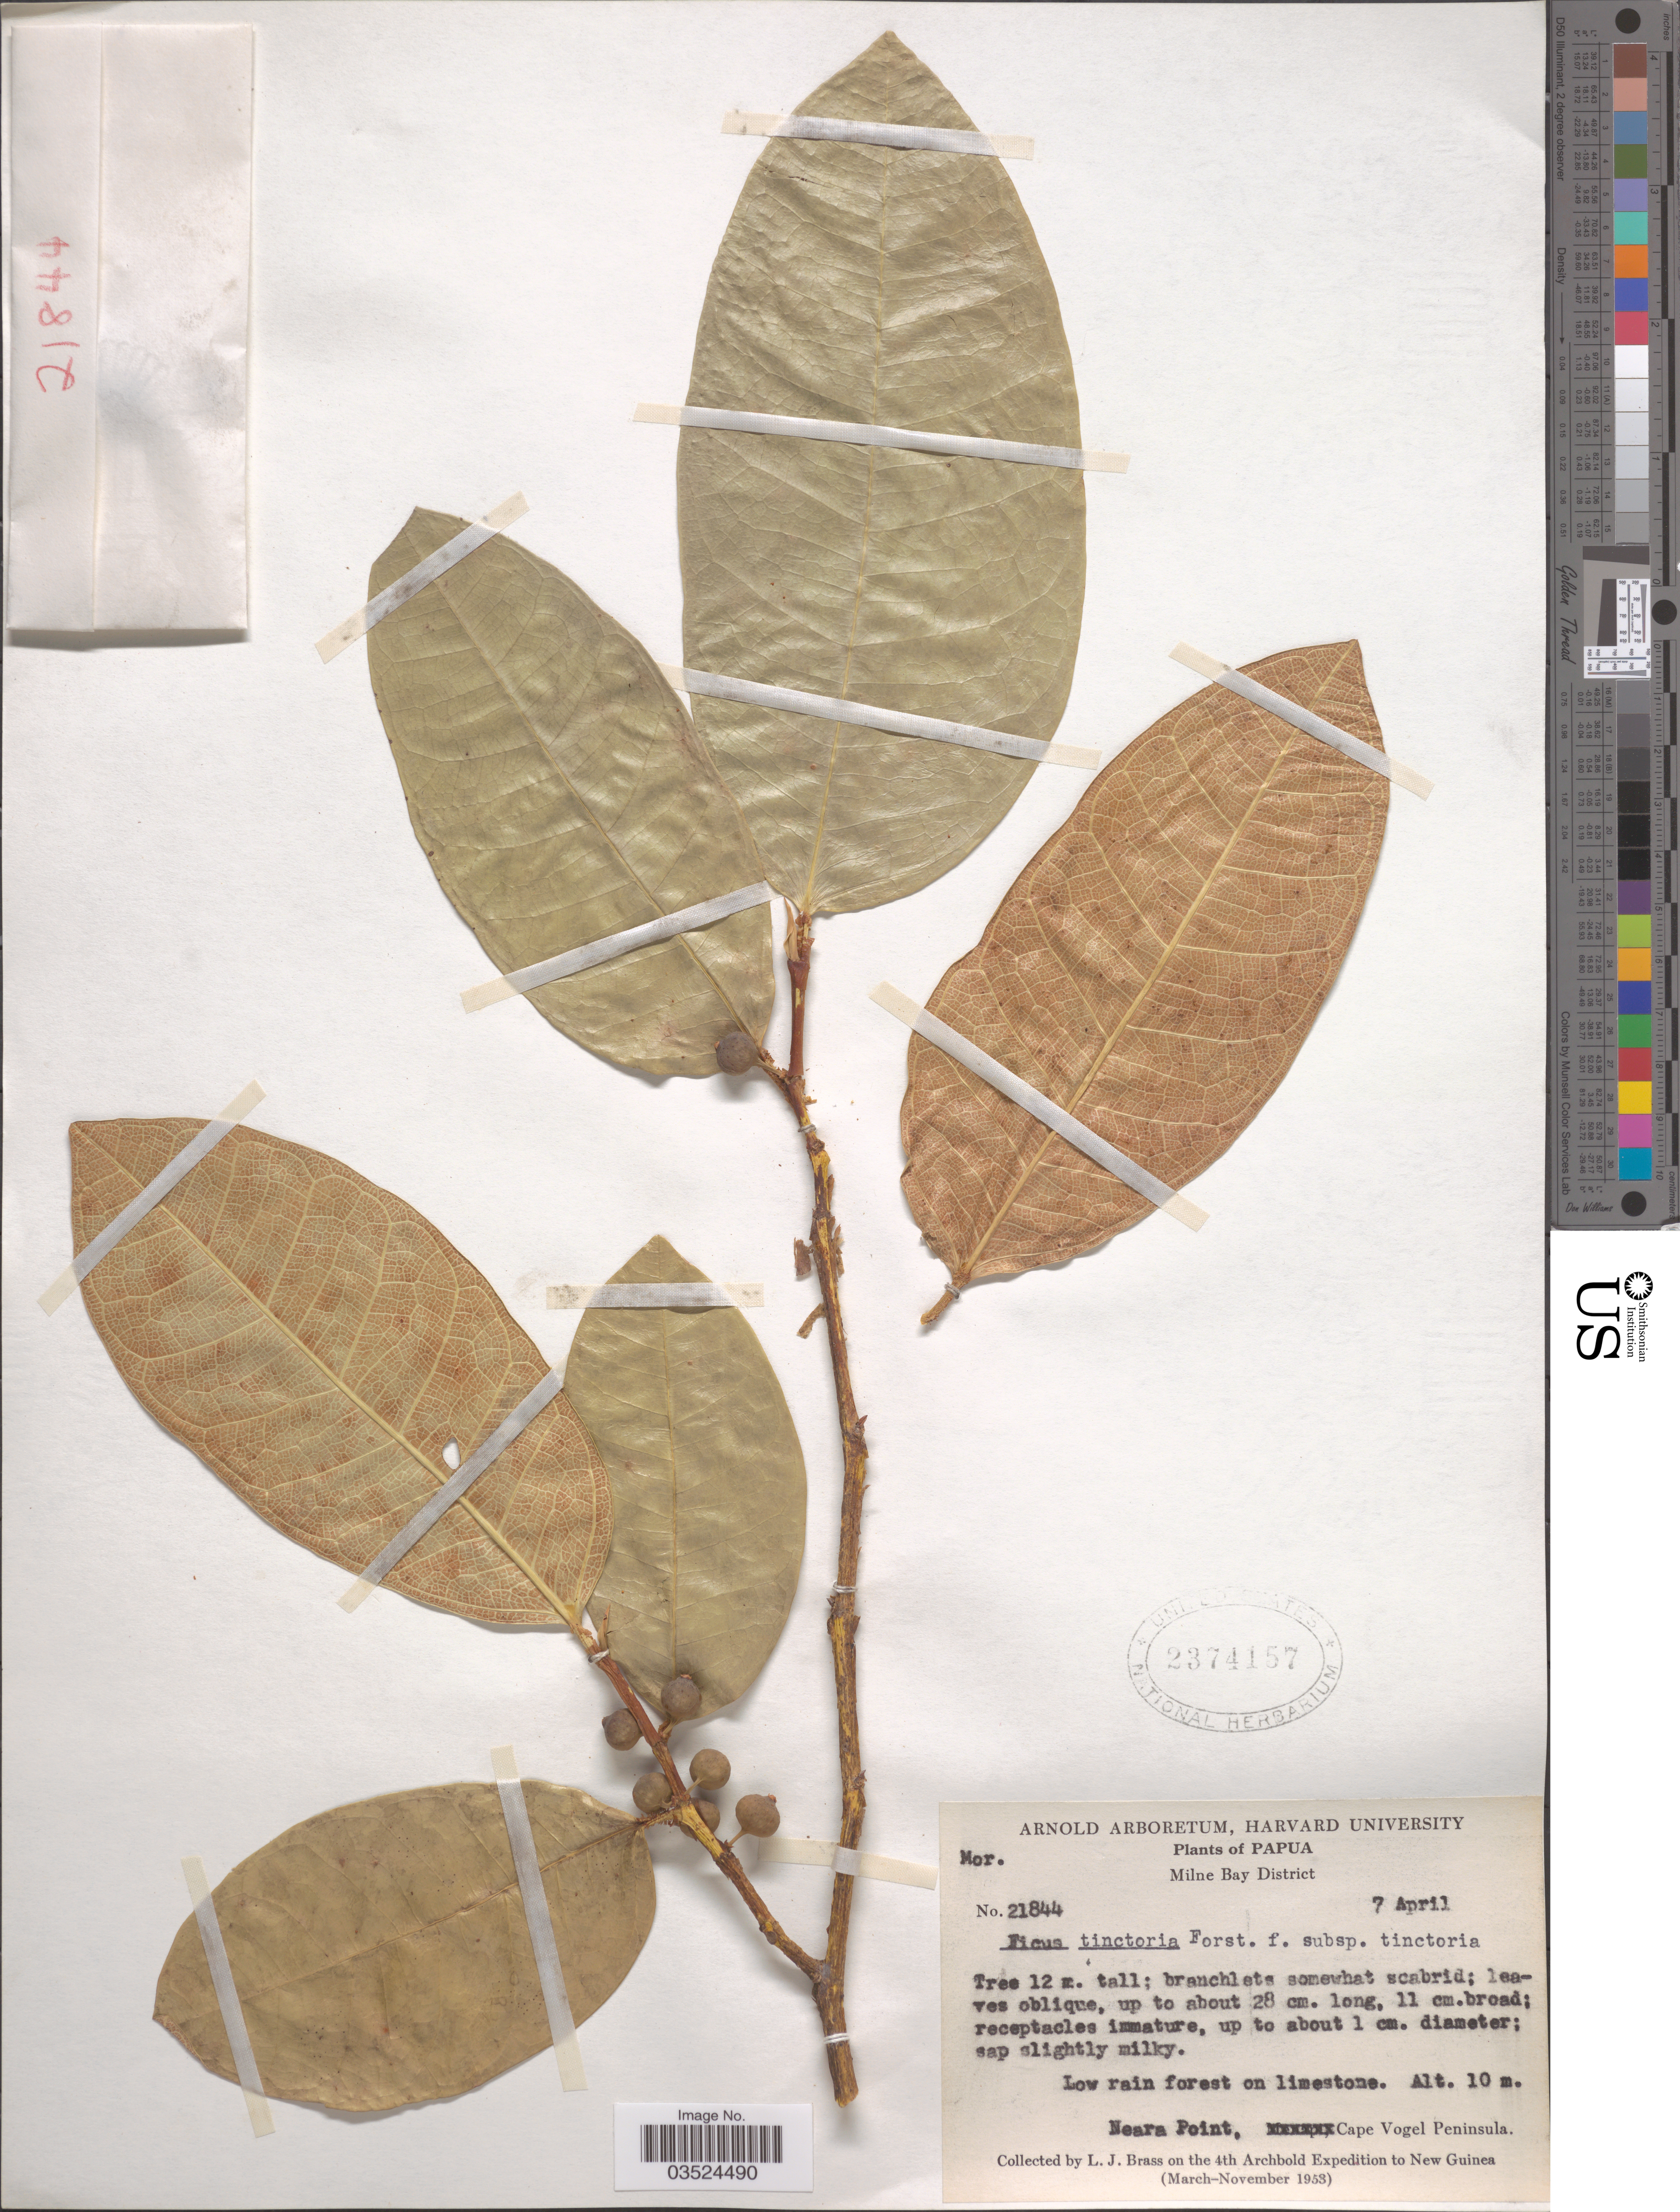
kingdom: Plantae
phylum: Tracheophyta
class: Magnoliopsida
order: Rosales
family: Moraceae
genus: Ficus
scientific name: Ficus tinctoria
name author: G. Forst.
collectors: L. J. Brass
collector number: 21844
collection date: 1953-04-07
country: Papua New Guinea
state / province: Milne Bay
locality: Papua. Milne Bay District. Neara Point, Cape Vogel Peninsula.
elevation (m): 10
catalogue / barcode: US 2374157